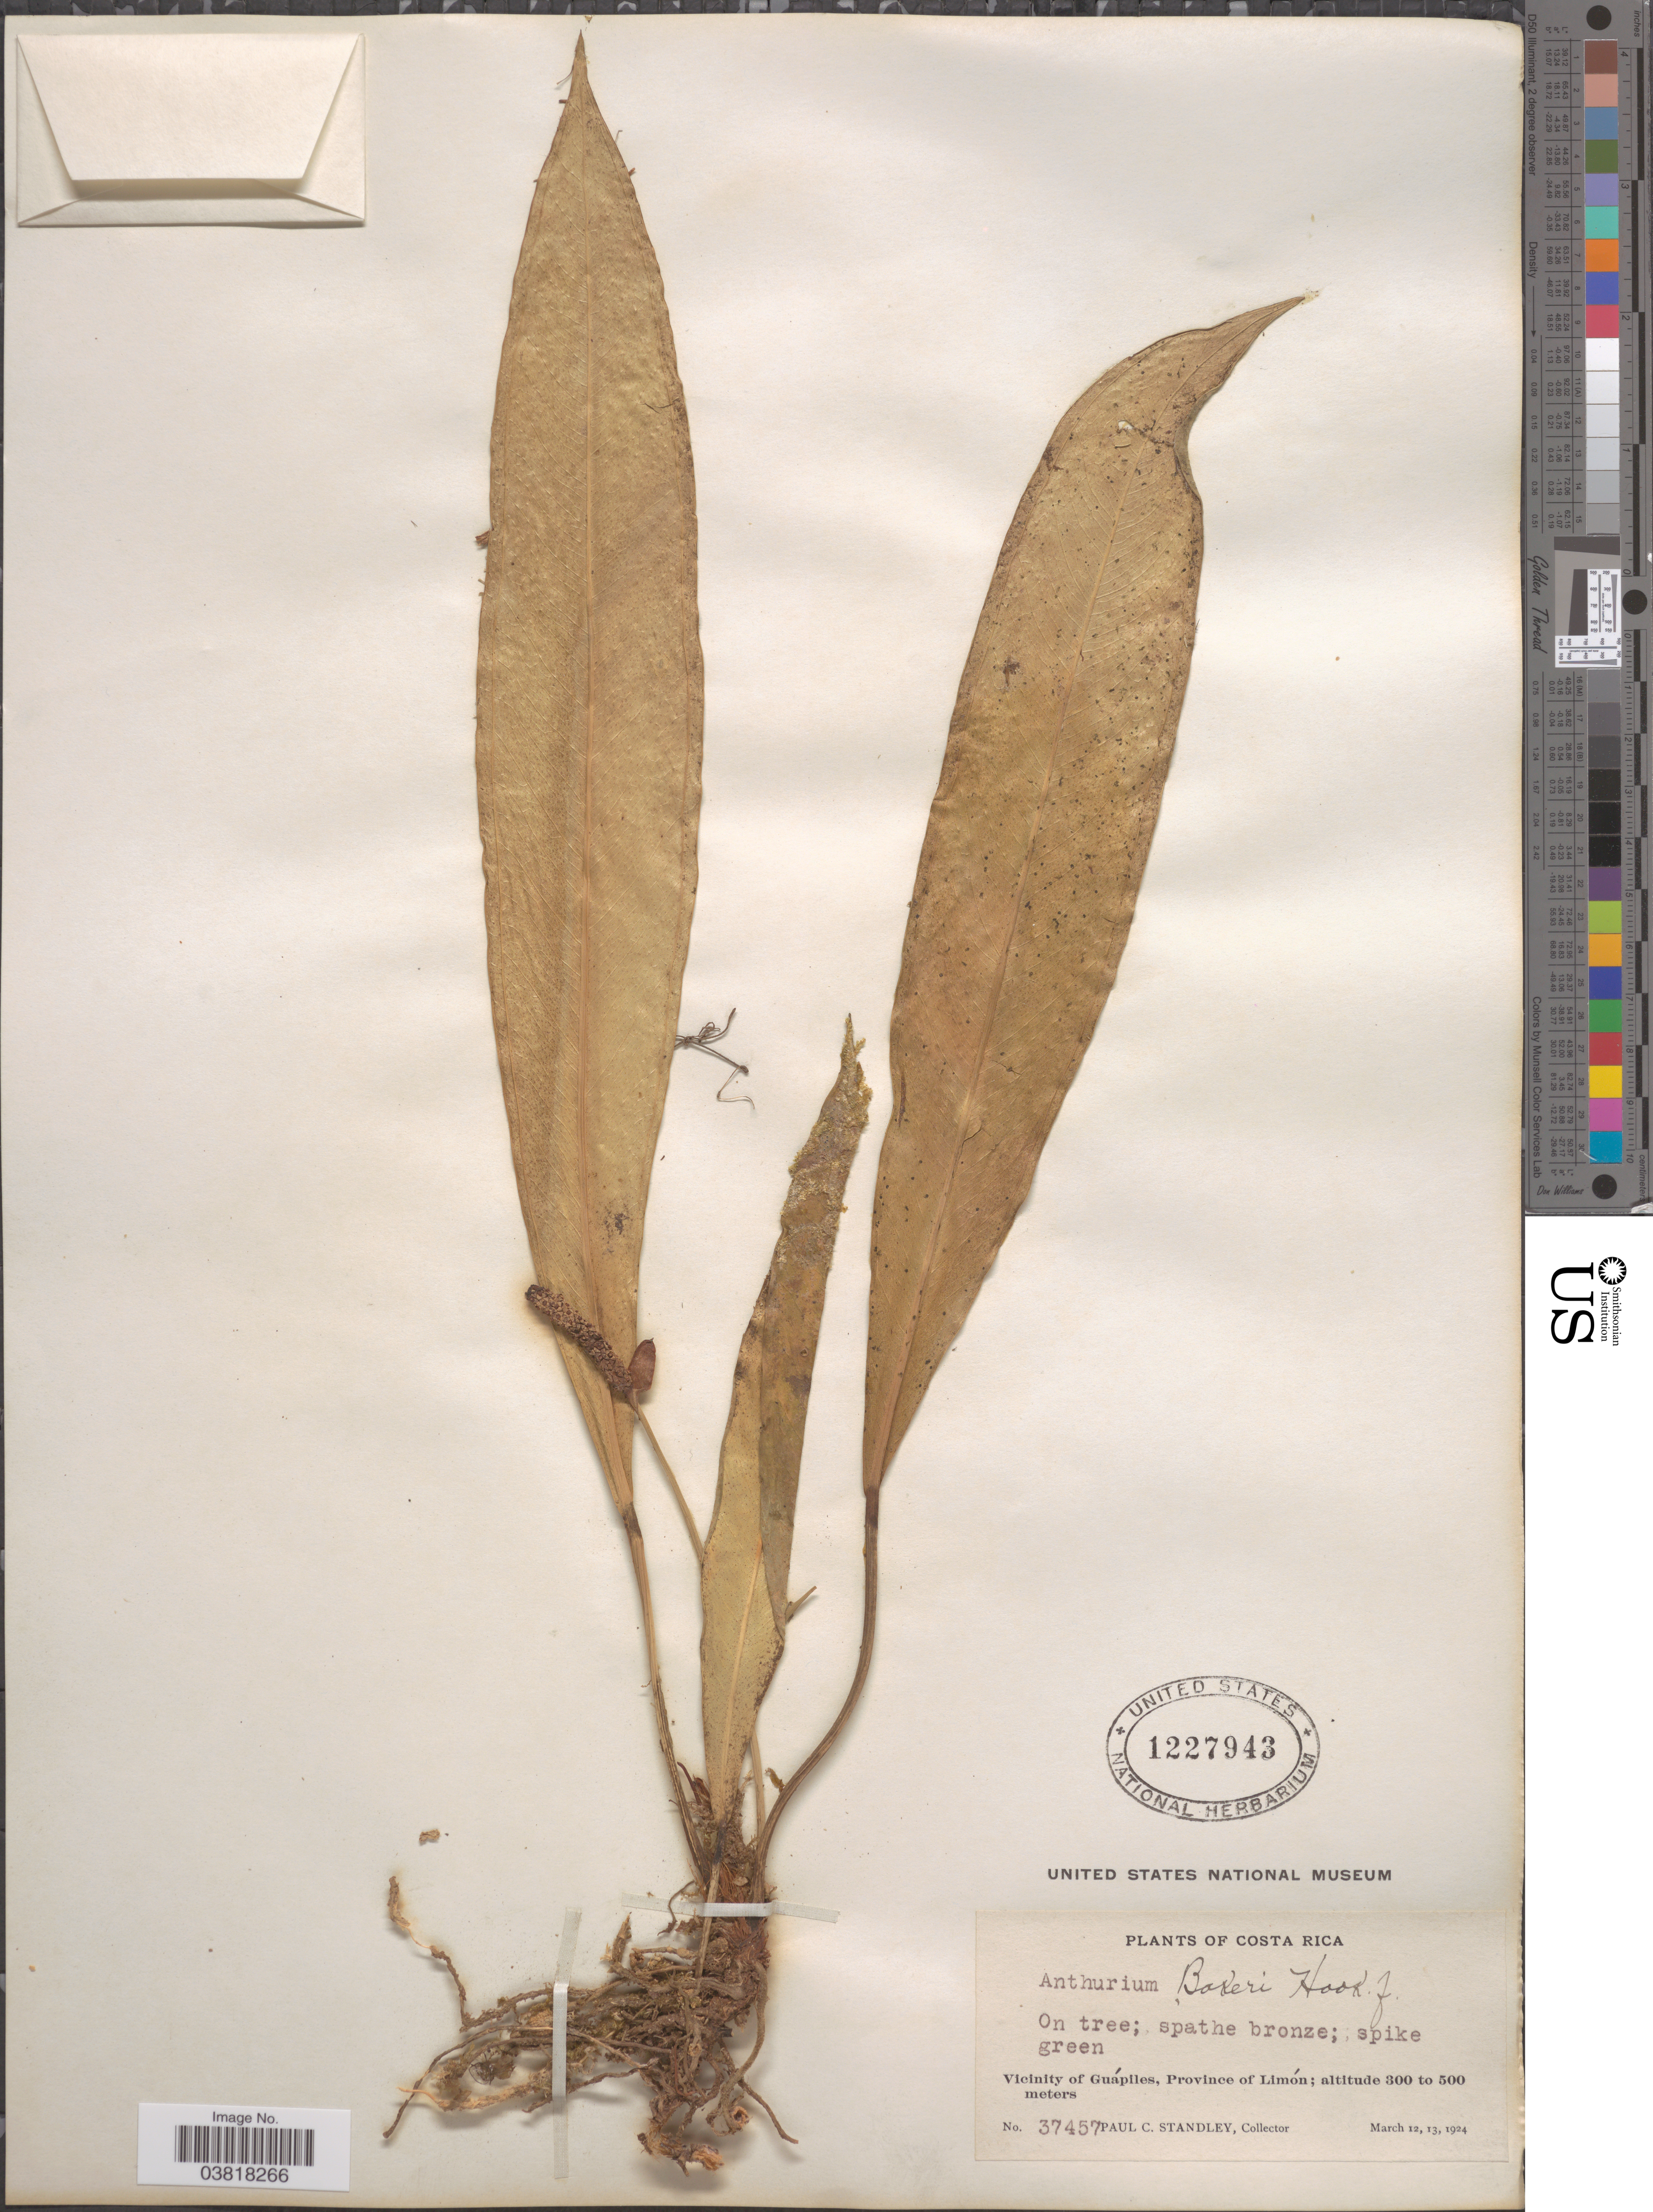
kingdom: Plantae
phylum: Tracheophyta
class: Liliopsida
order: Alismatales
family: Araceae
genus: Anthurium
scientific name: Anthurium bakeri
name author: Hook. f.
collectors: P. C. Standley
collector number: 37457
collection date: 1924-03-12/1924-03-13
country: Costa Rica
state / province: Limón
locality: Vicinity of Guápiles.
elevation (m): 300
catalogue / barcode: US 1227943